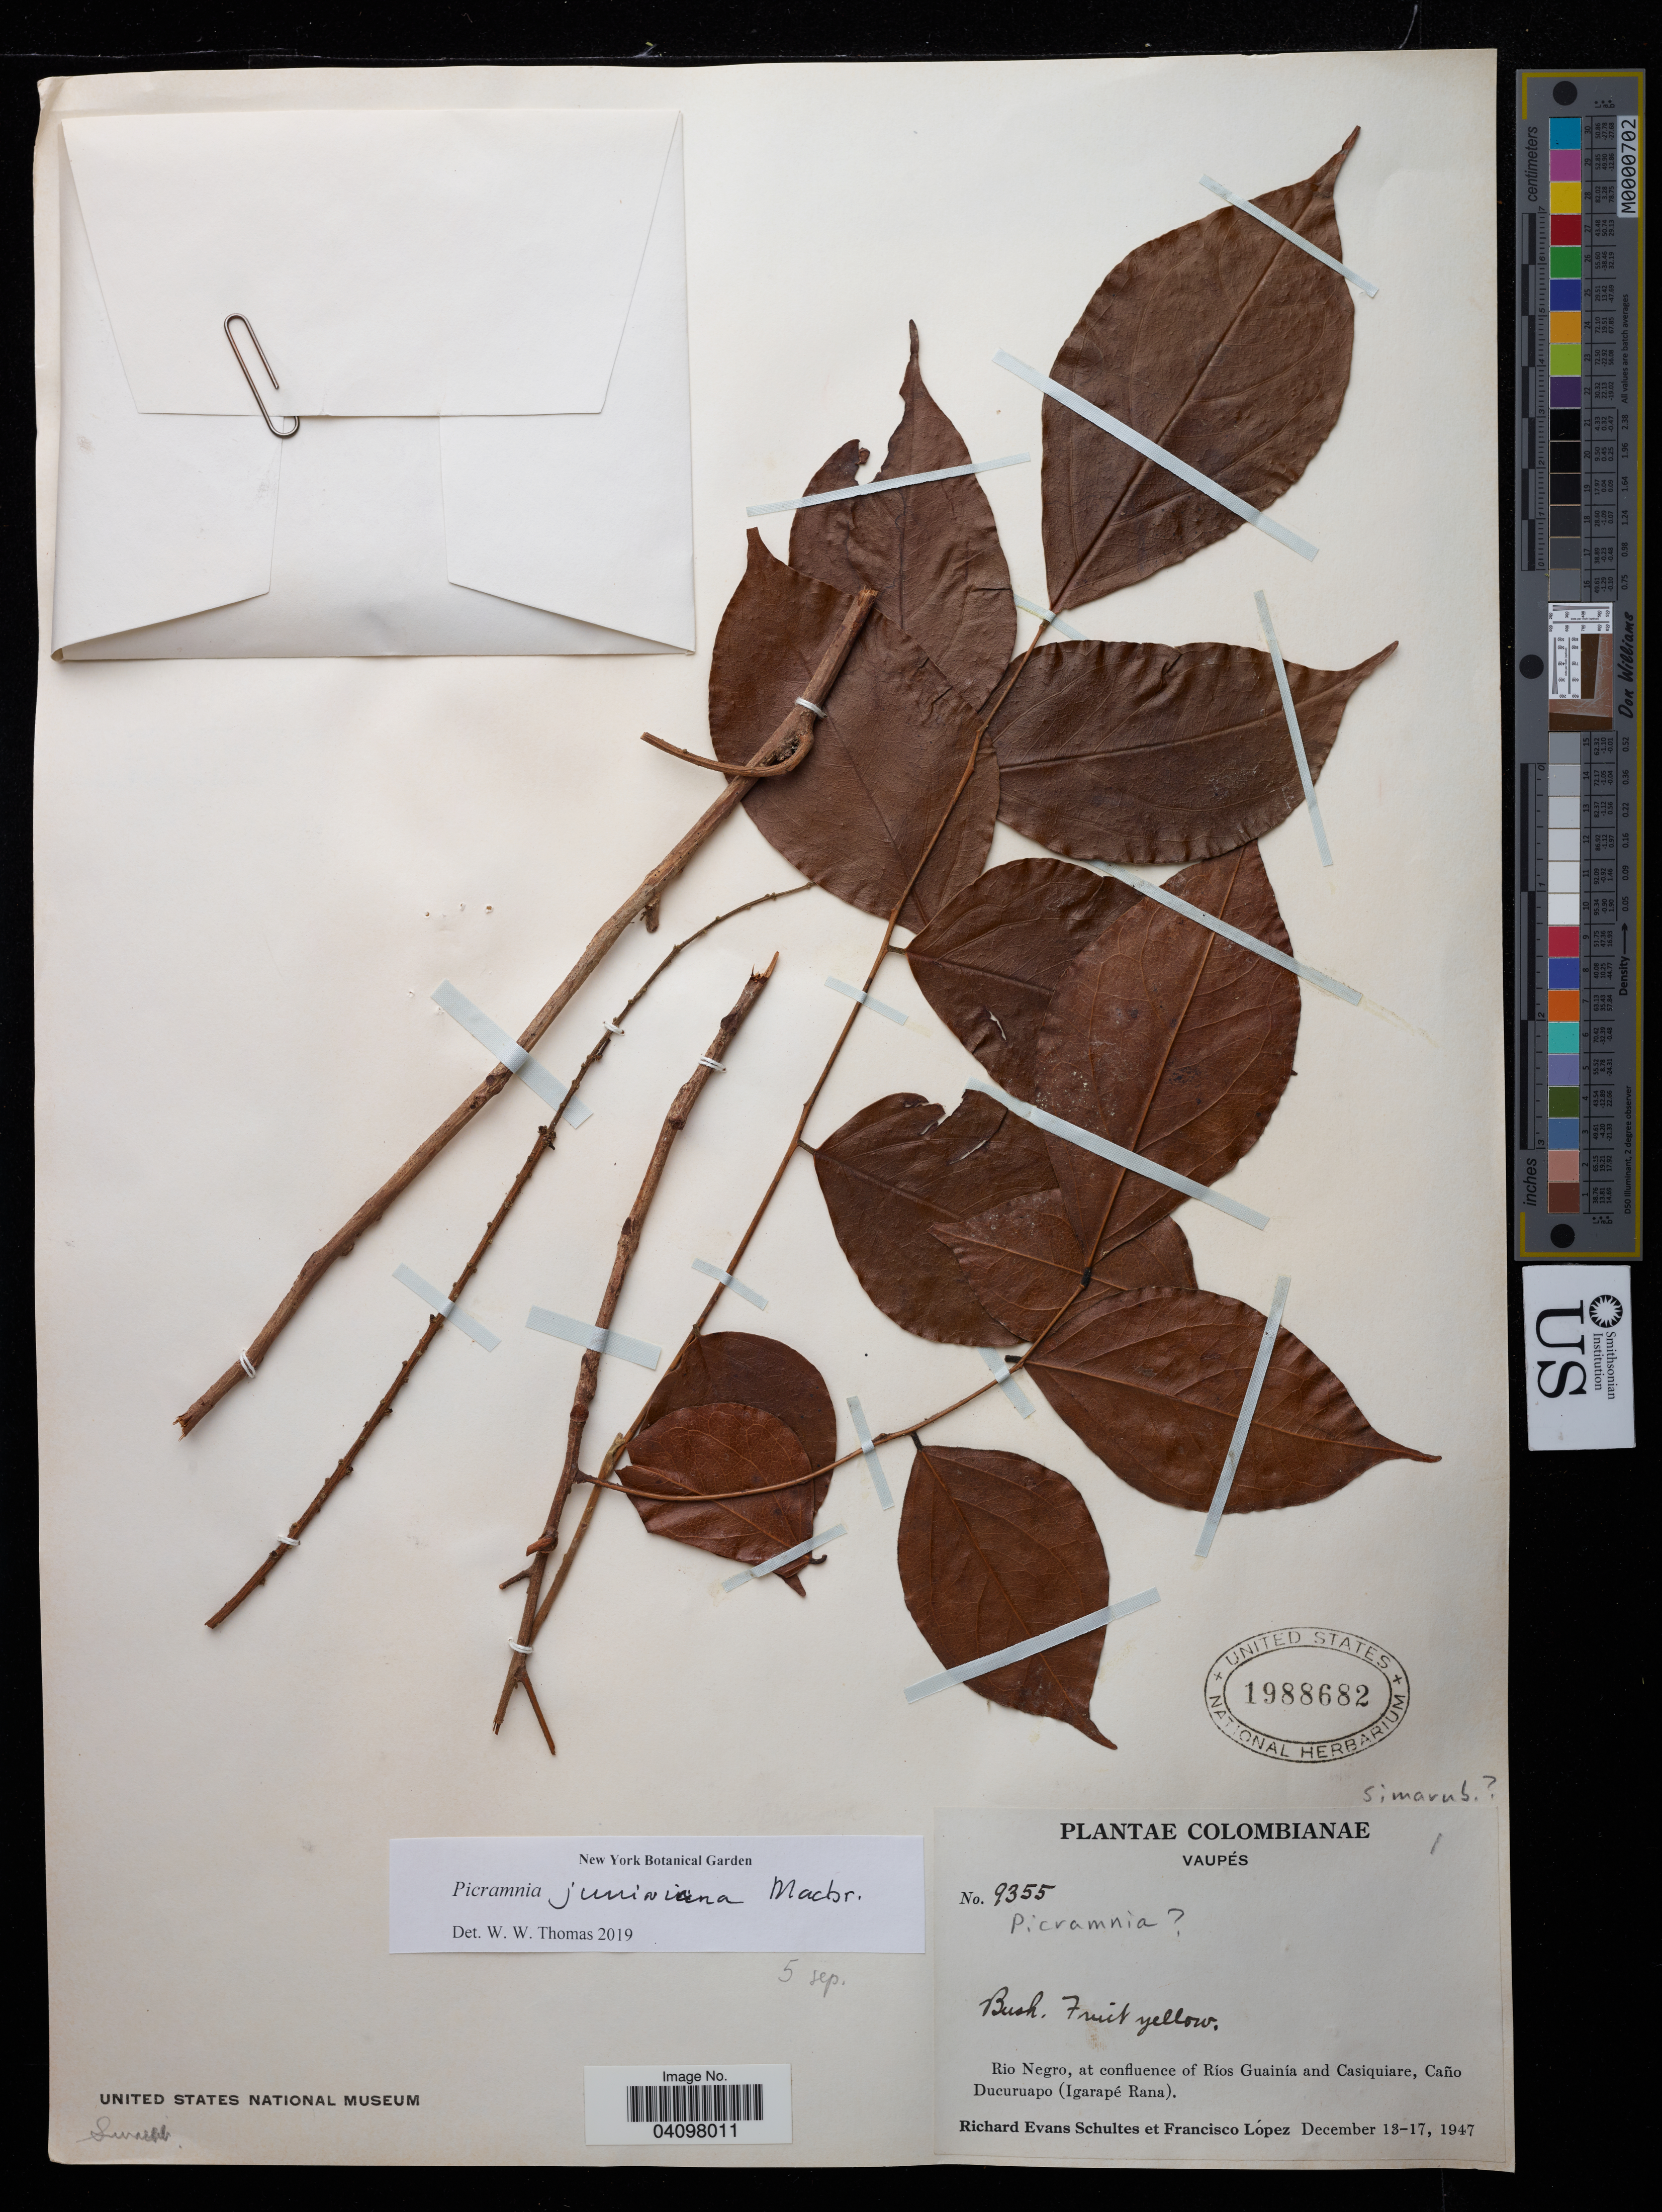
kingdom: Plantae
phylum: Tracheophyta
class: Magnoliopsida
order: Picramniales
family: Picramniaceae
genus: Picramnia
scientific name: Picramnia juniniana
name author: J.F. Macbr.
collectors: R. E. Schultes & F. Lopéz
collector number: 9355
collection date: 1947-12-13/1947-12-17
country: Colombia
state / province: Vaupés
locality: Rio Negro, at confluence of Ríos Guainía and Casiquiare, Caño Ducuruapo (Igarapé Rana).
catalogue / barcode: US 1988682